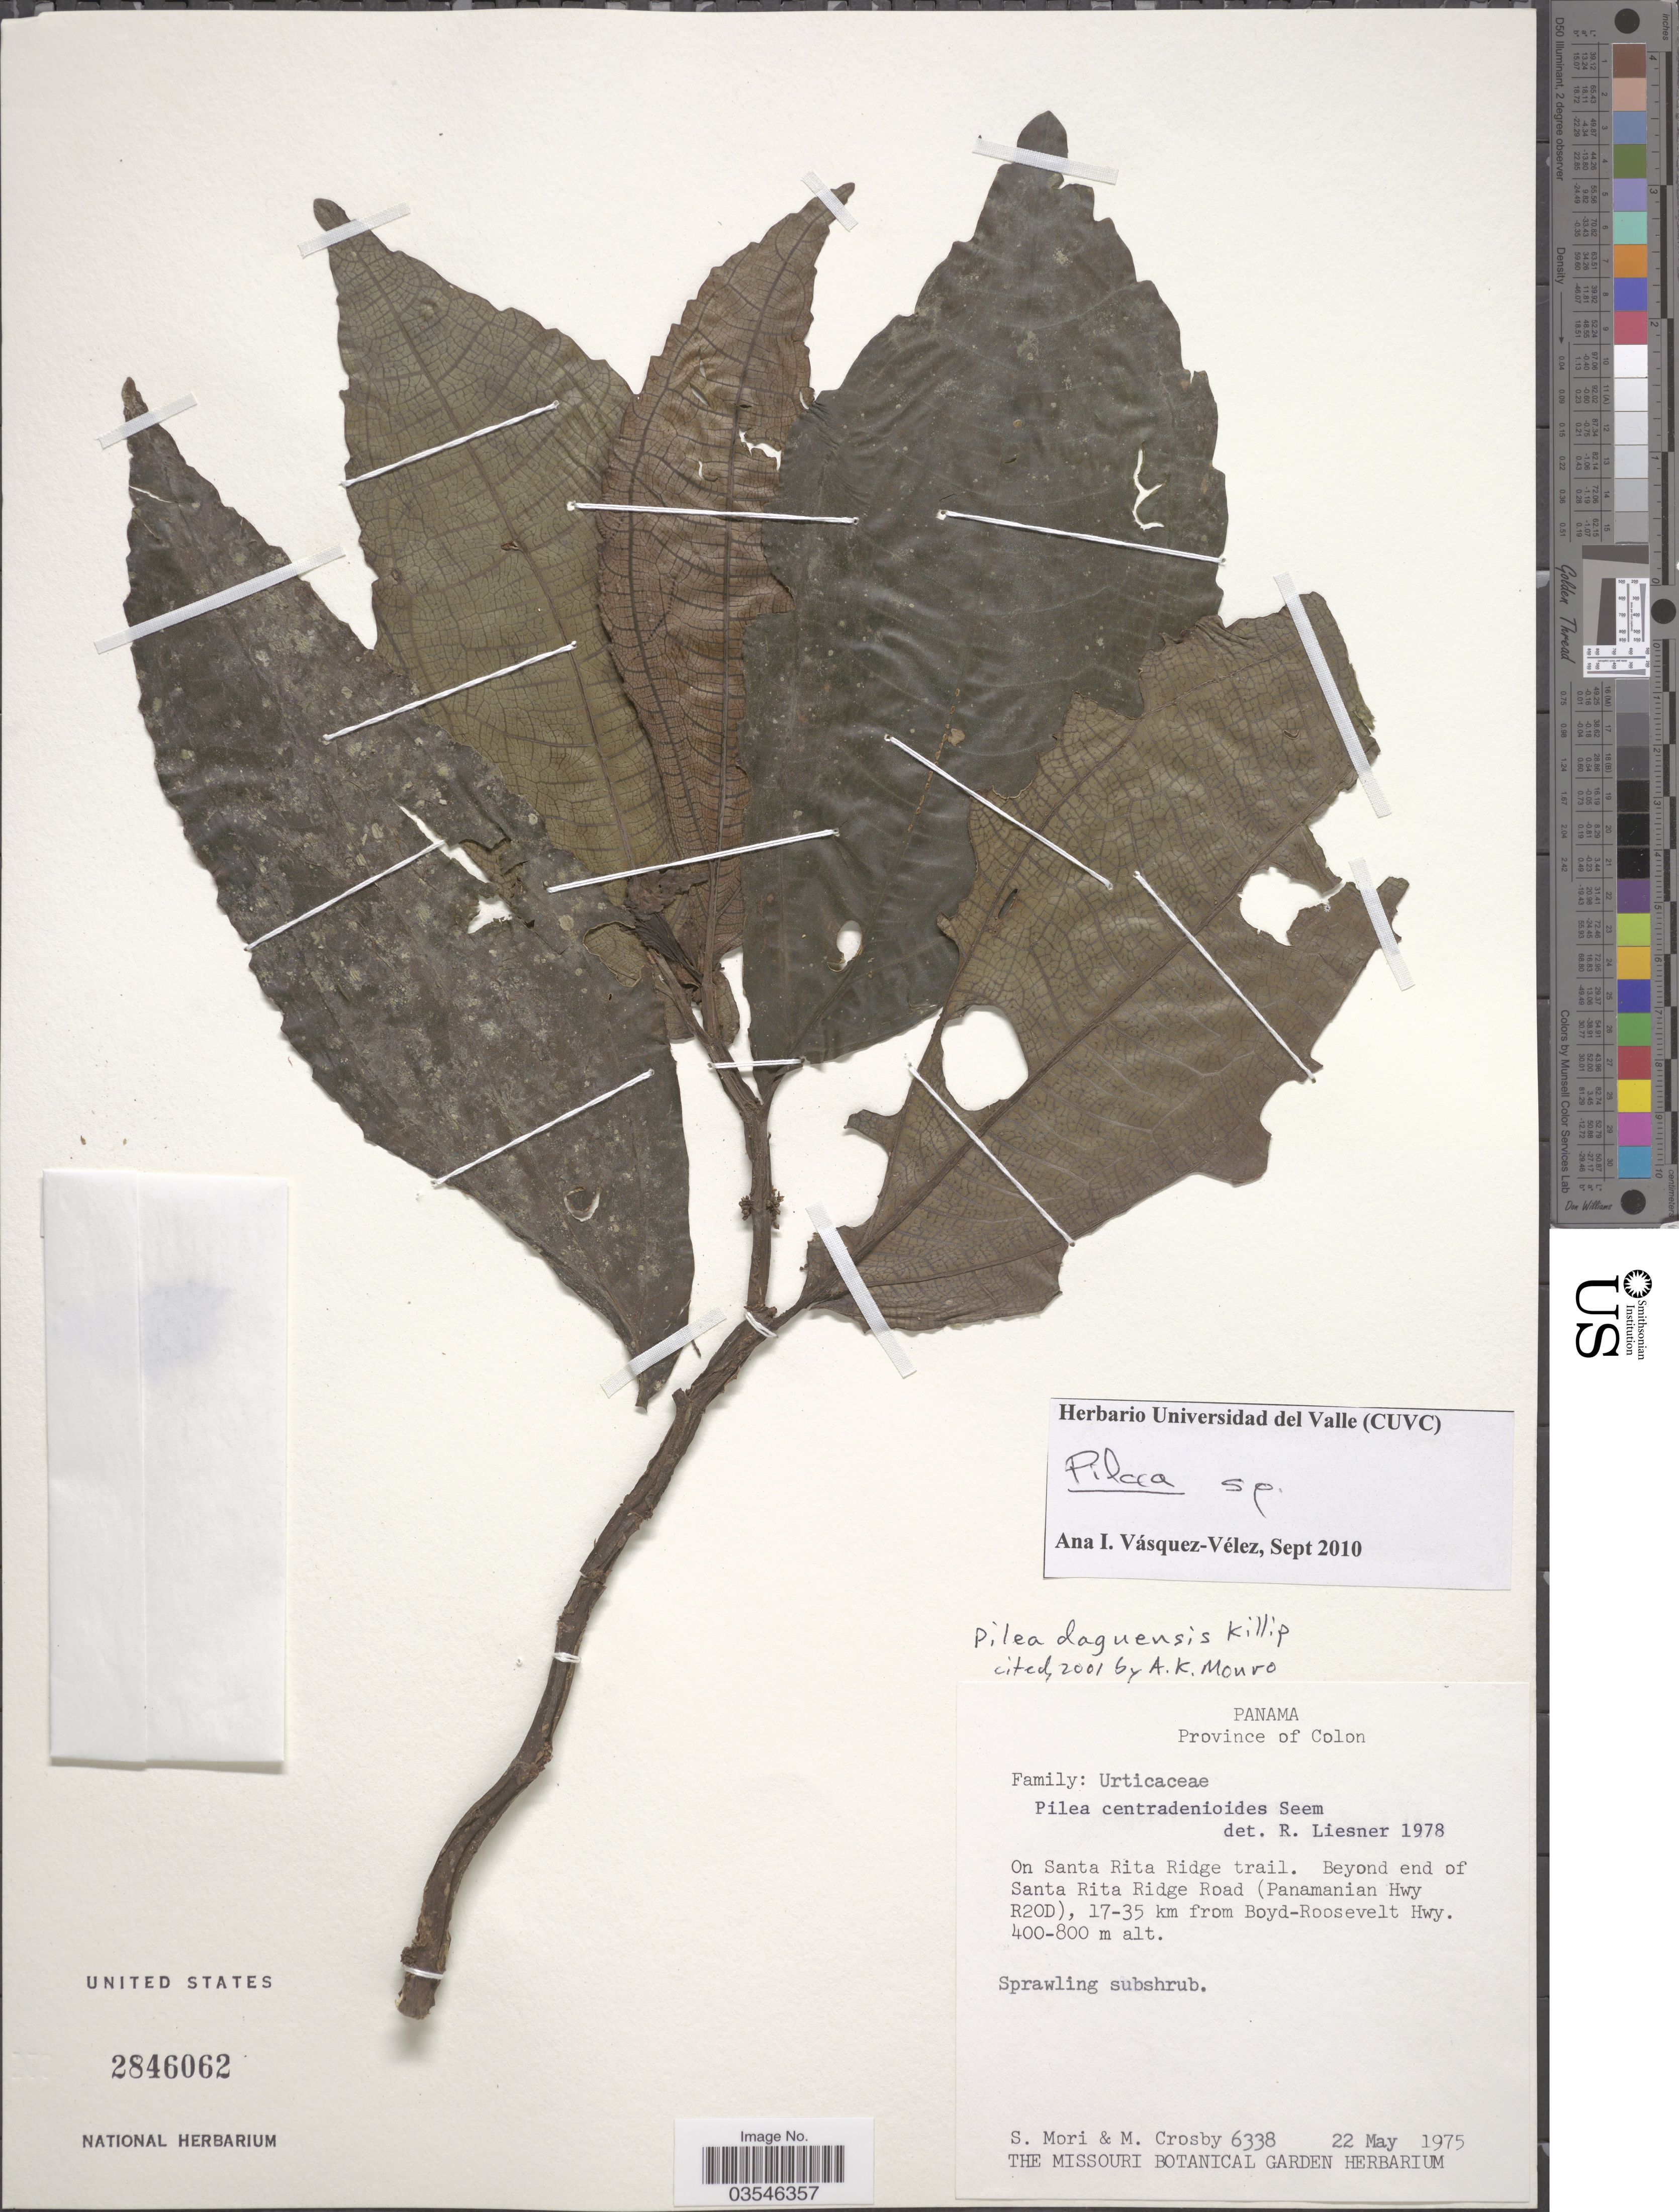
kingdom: Plantae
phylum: Tracheophyta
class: Magnoliopsida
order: Rosales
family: Urticaceae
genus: Pilea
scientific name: Pilea sp.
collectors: S. Mori & M. Crosby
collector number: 6338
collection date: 1975-05-22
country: Panama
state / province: Colón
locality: Province of Colon. On Santa Rita Ridge trail. Beyond end of Santa Rita Ridge Road (Panamanian Hwy R20D), 17-35 km from Boyd-Roosevelt Hwy.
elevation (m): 400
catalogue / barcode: US 2846062